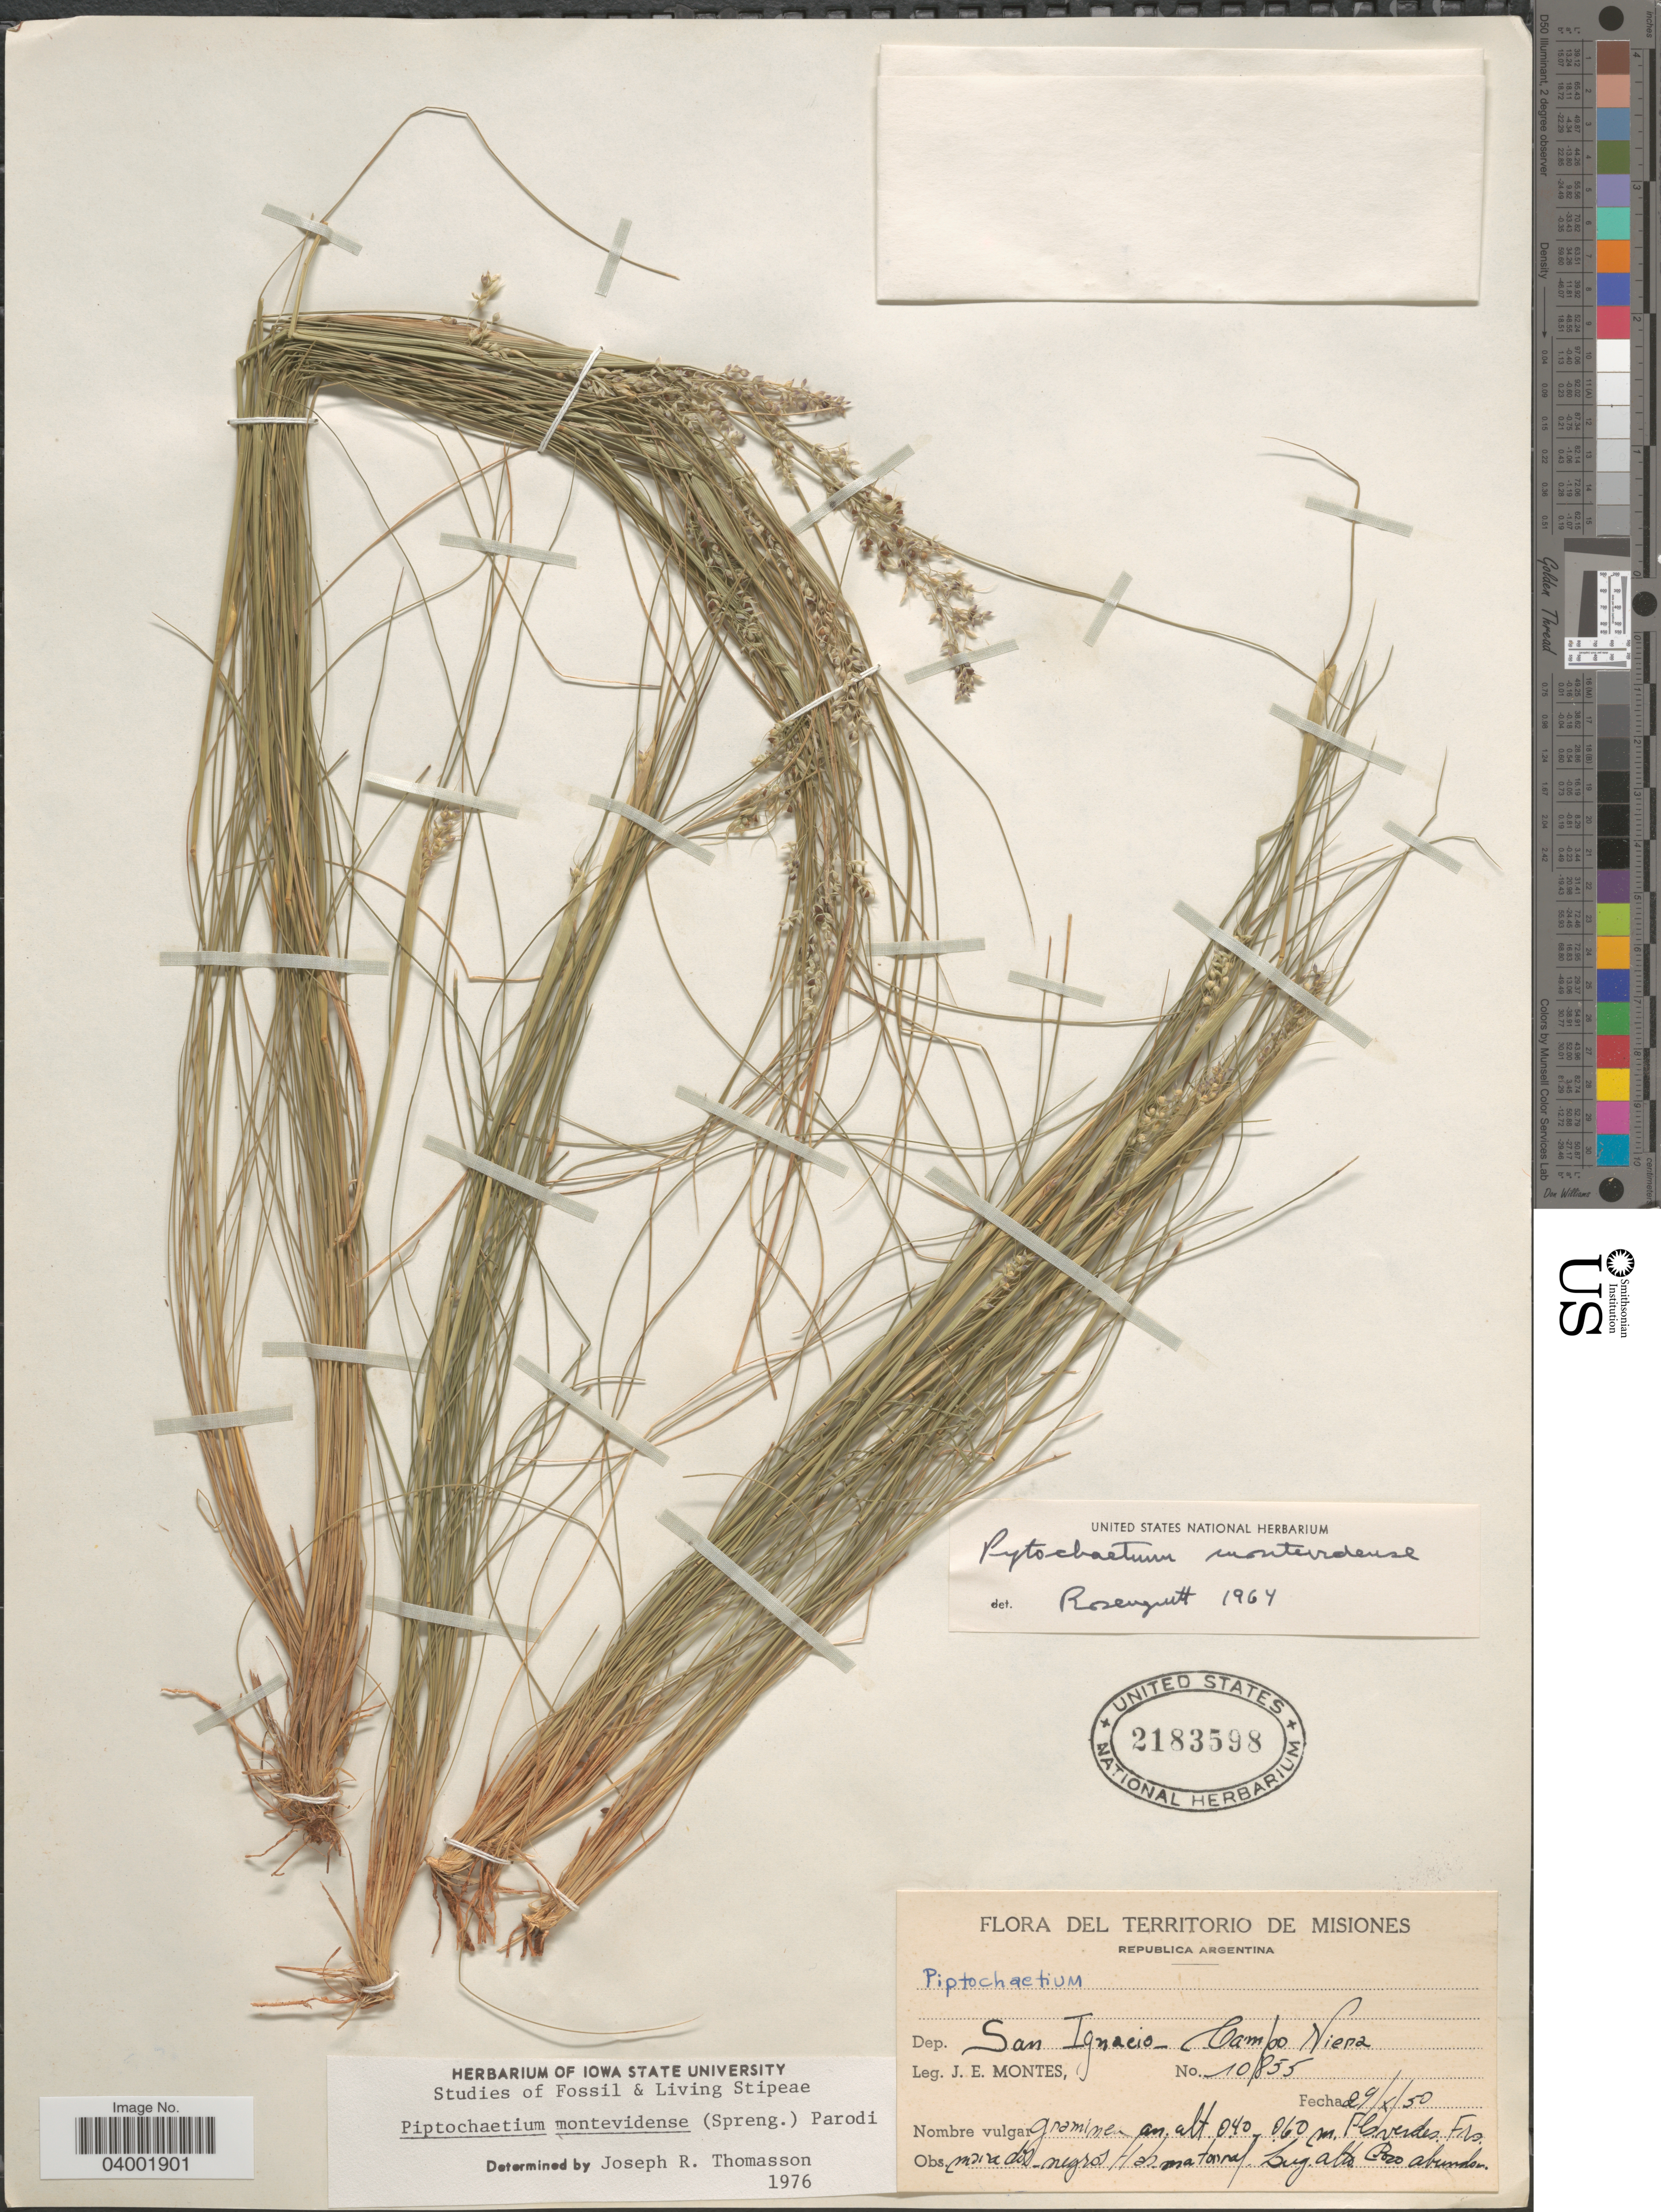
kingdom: Plantae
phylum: Tracheophyta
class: Liliopsida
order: Poales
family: Poaceae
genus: Piptochaetium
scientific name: Piptochaetium montevidense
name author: (Spreng.) Parodi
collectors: J. E. Montes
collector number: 10855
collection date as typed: Transcribed d/m/y: 29/10/50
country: Argentina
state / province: Misiones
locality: Dep. San Ignacio- Campo Viera.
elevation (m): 0.4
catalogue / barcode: US 2183598